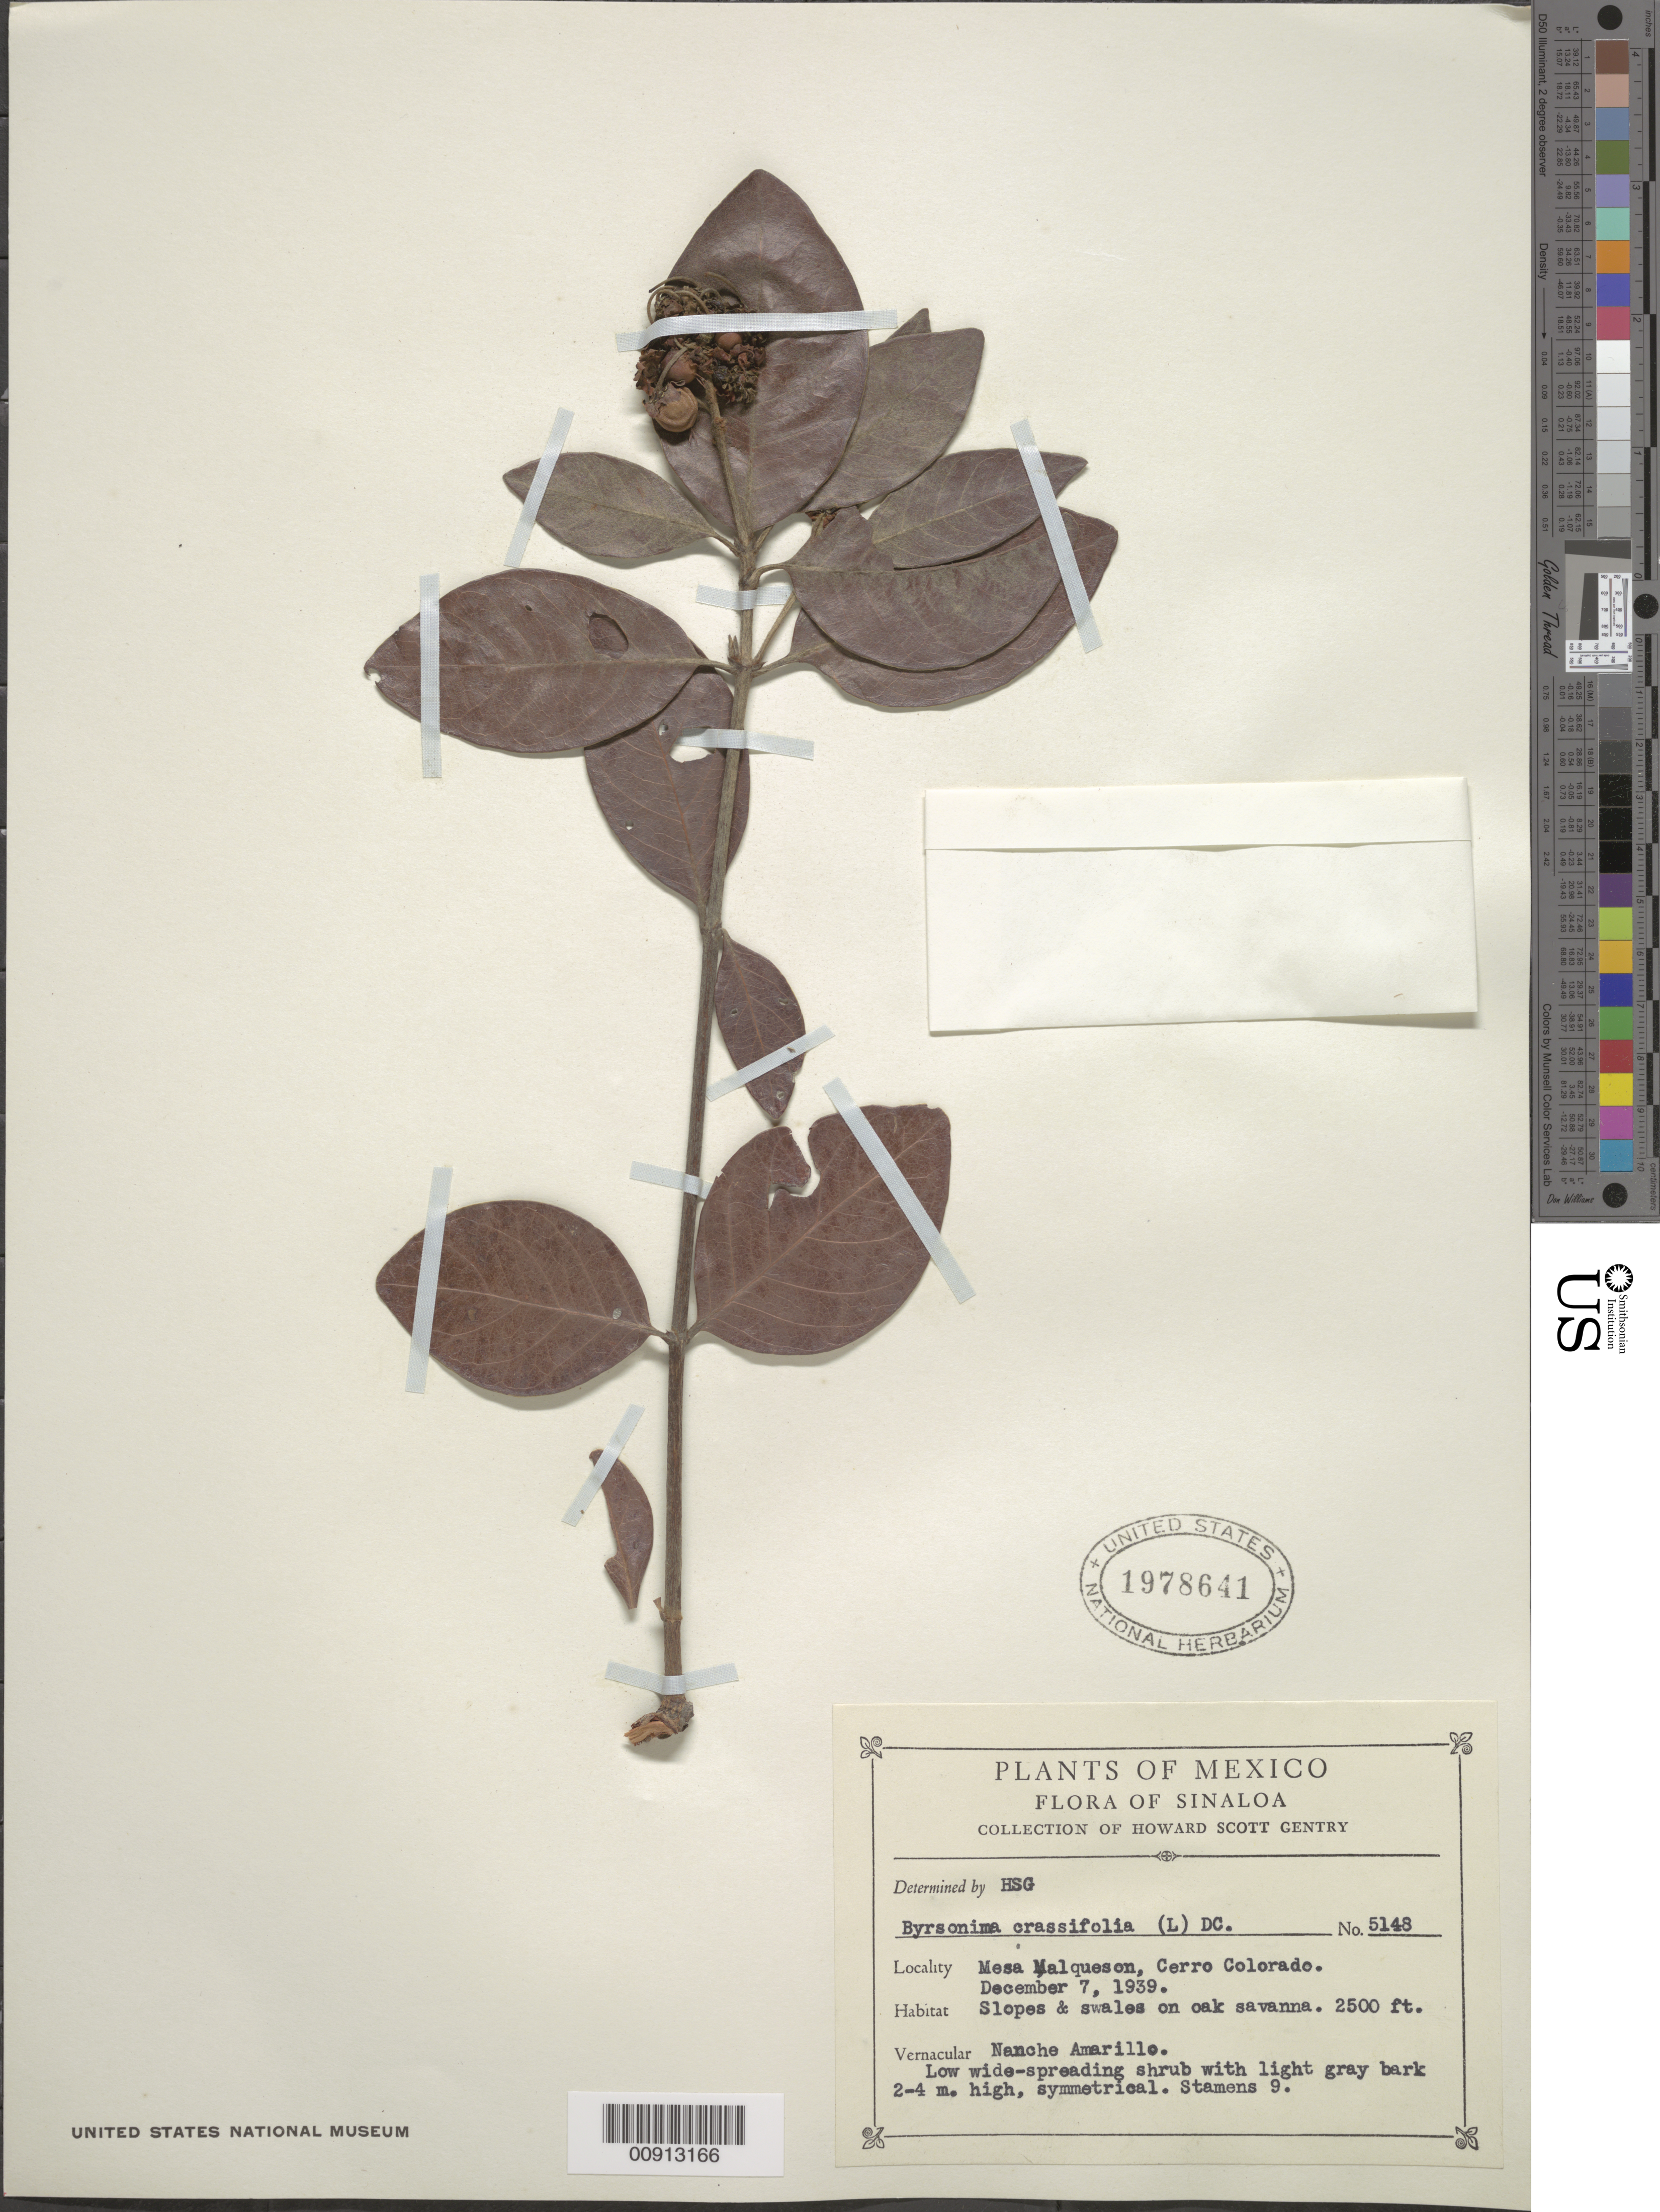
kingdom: Plantae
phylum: Tracheophyta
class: Magnoliopsida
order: Malpighiales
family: Malpighiaceae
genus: Byrsonima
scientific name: Byrsonima crassifolia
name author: (L.) Kunth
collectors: H. S. Gentry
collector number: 5148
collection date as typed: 07 Dec 1939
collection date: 1939-12-07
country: Mexico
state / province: Sinaloa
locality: Sinaloa: Mesa Malqueson, Cerro Colorado.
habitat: Slopes & swales on oak savanna.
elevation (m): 762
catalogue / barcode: US 1978641